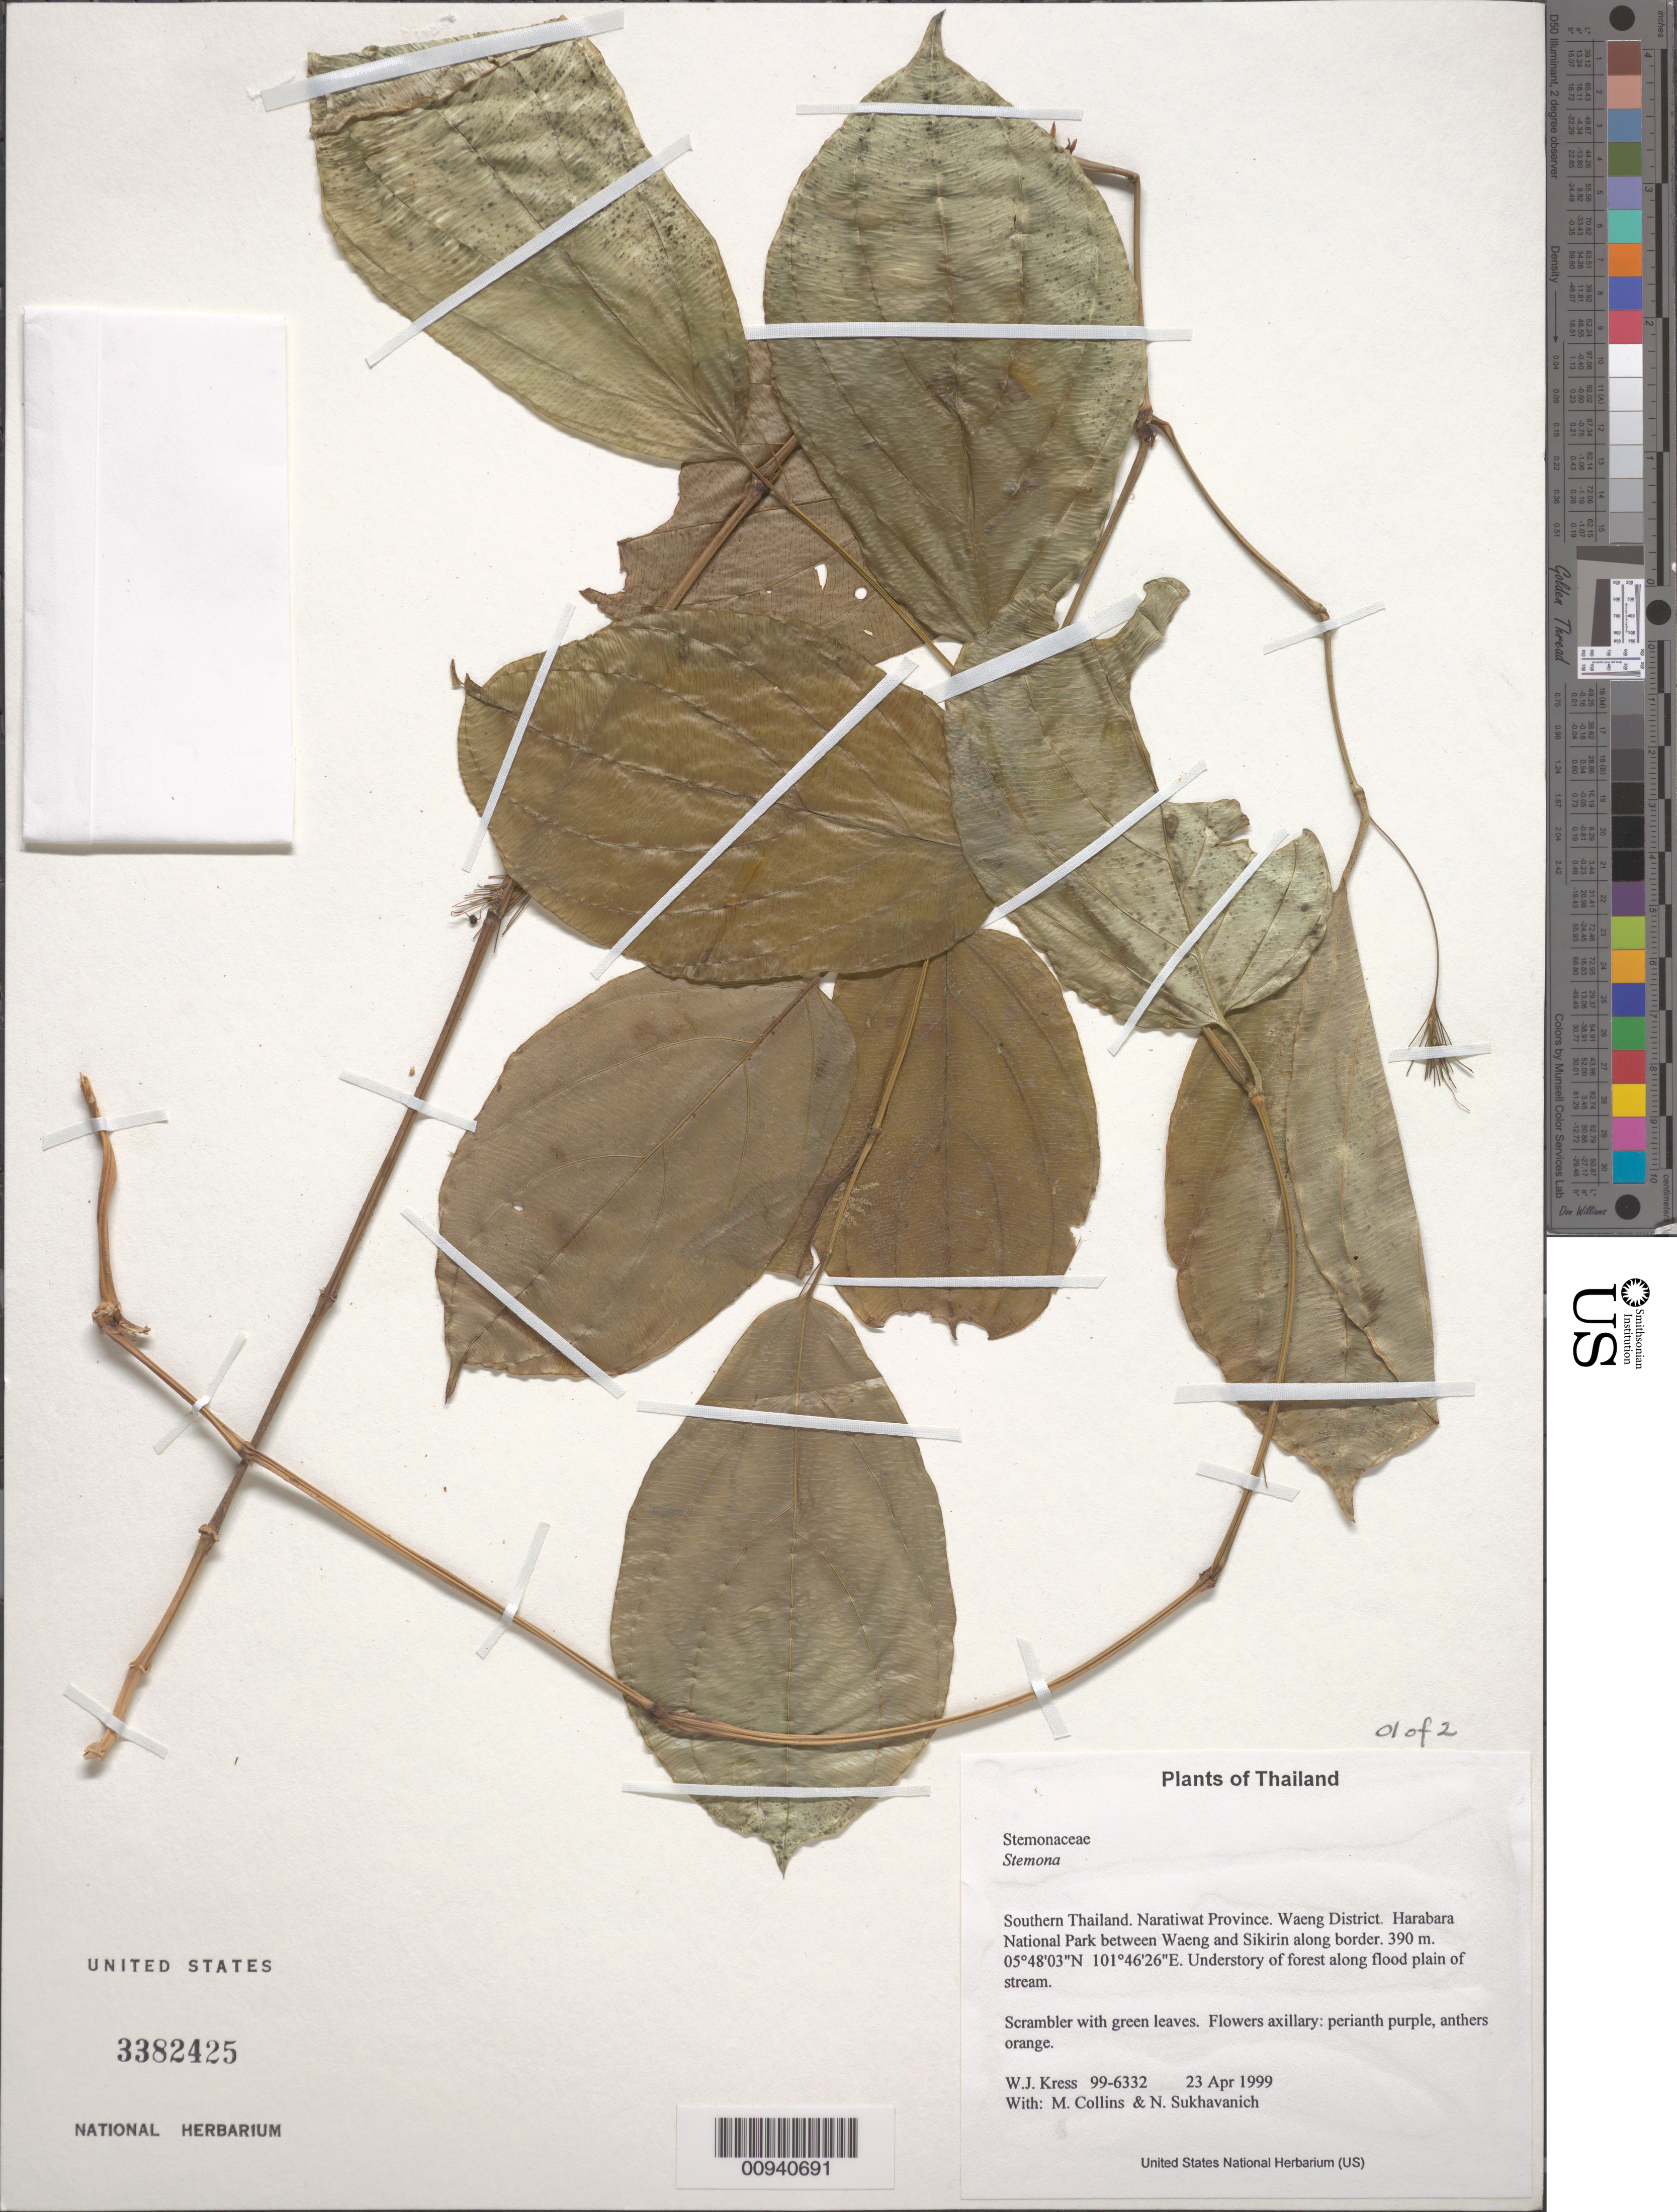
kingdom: Plantae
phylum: Tracheophyta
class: Liliopsida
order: Pandanales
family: Stemonaceae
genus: Stemona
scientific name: Stemona sp.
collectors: W. J. Kress, M. Collins & N. Sukhavanich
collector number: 99-6332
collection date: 1999-04-23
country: Thailand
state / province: Narathiwat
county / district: Waeng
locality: Harabara National Park between Waeng and Sikirin along border.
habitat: Understory of forest along flood plain of stream.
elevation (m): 390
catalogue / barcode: US 3382425